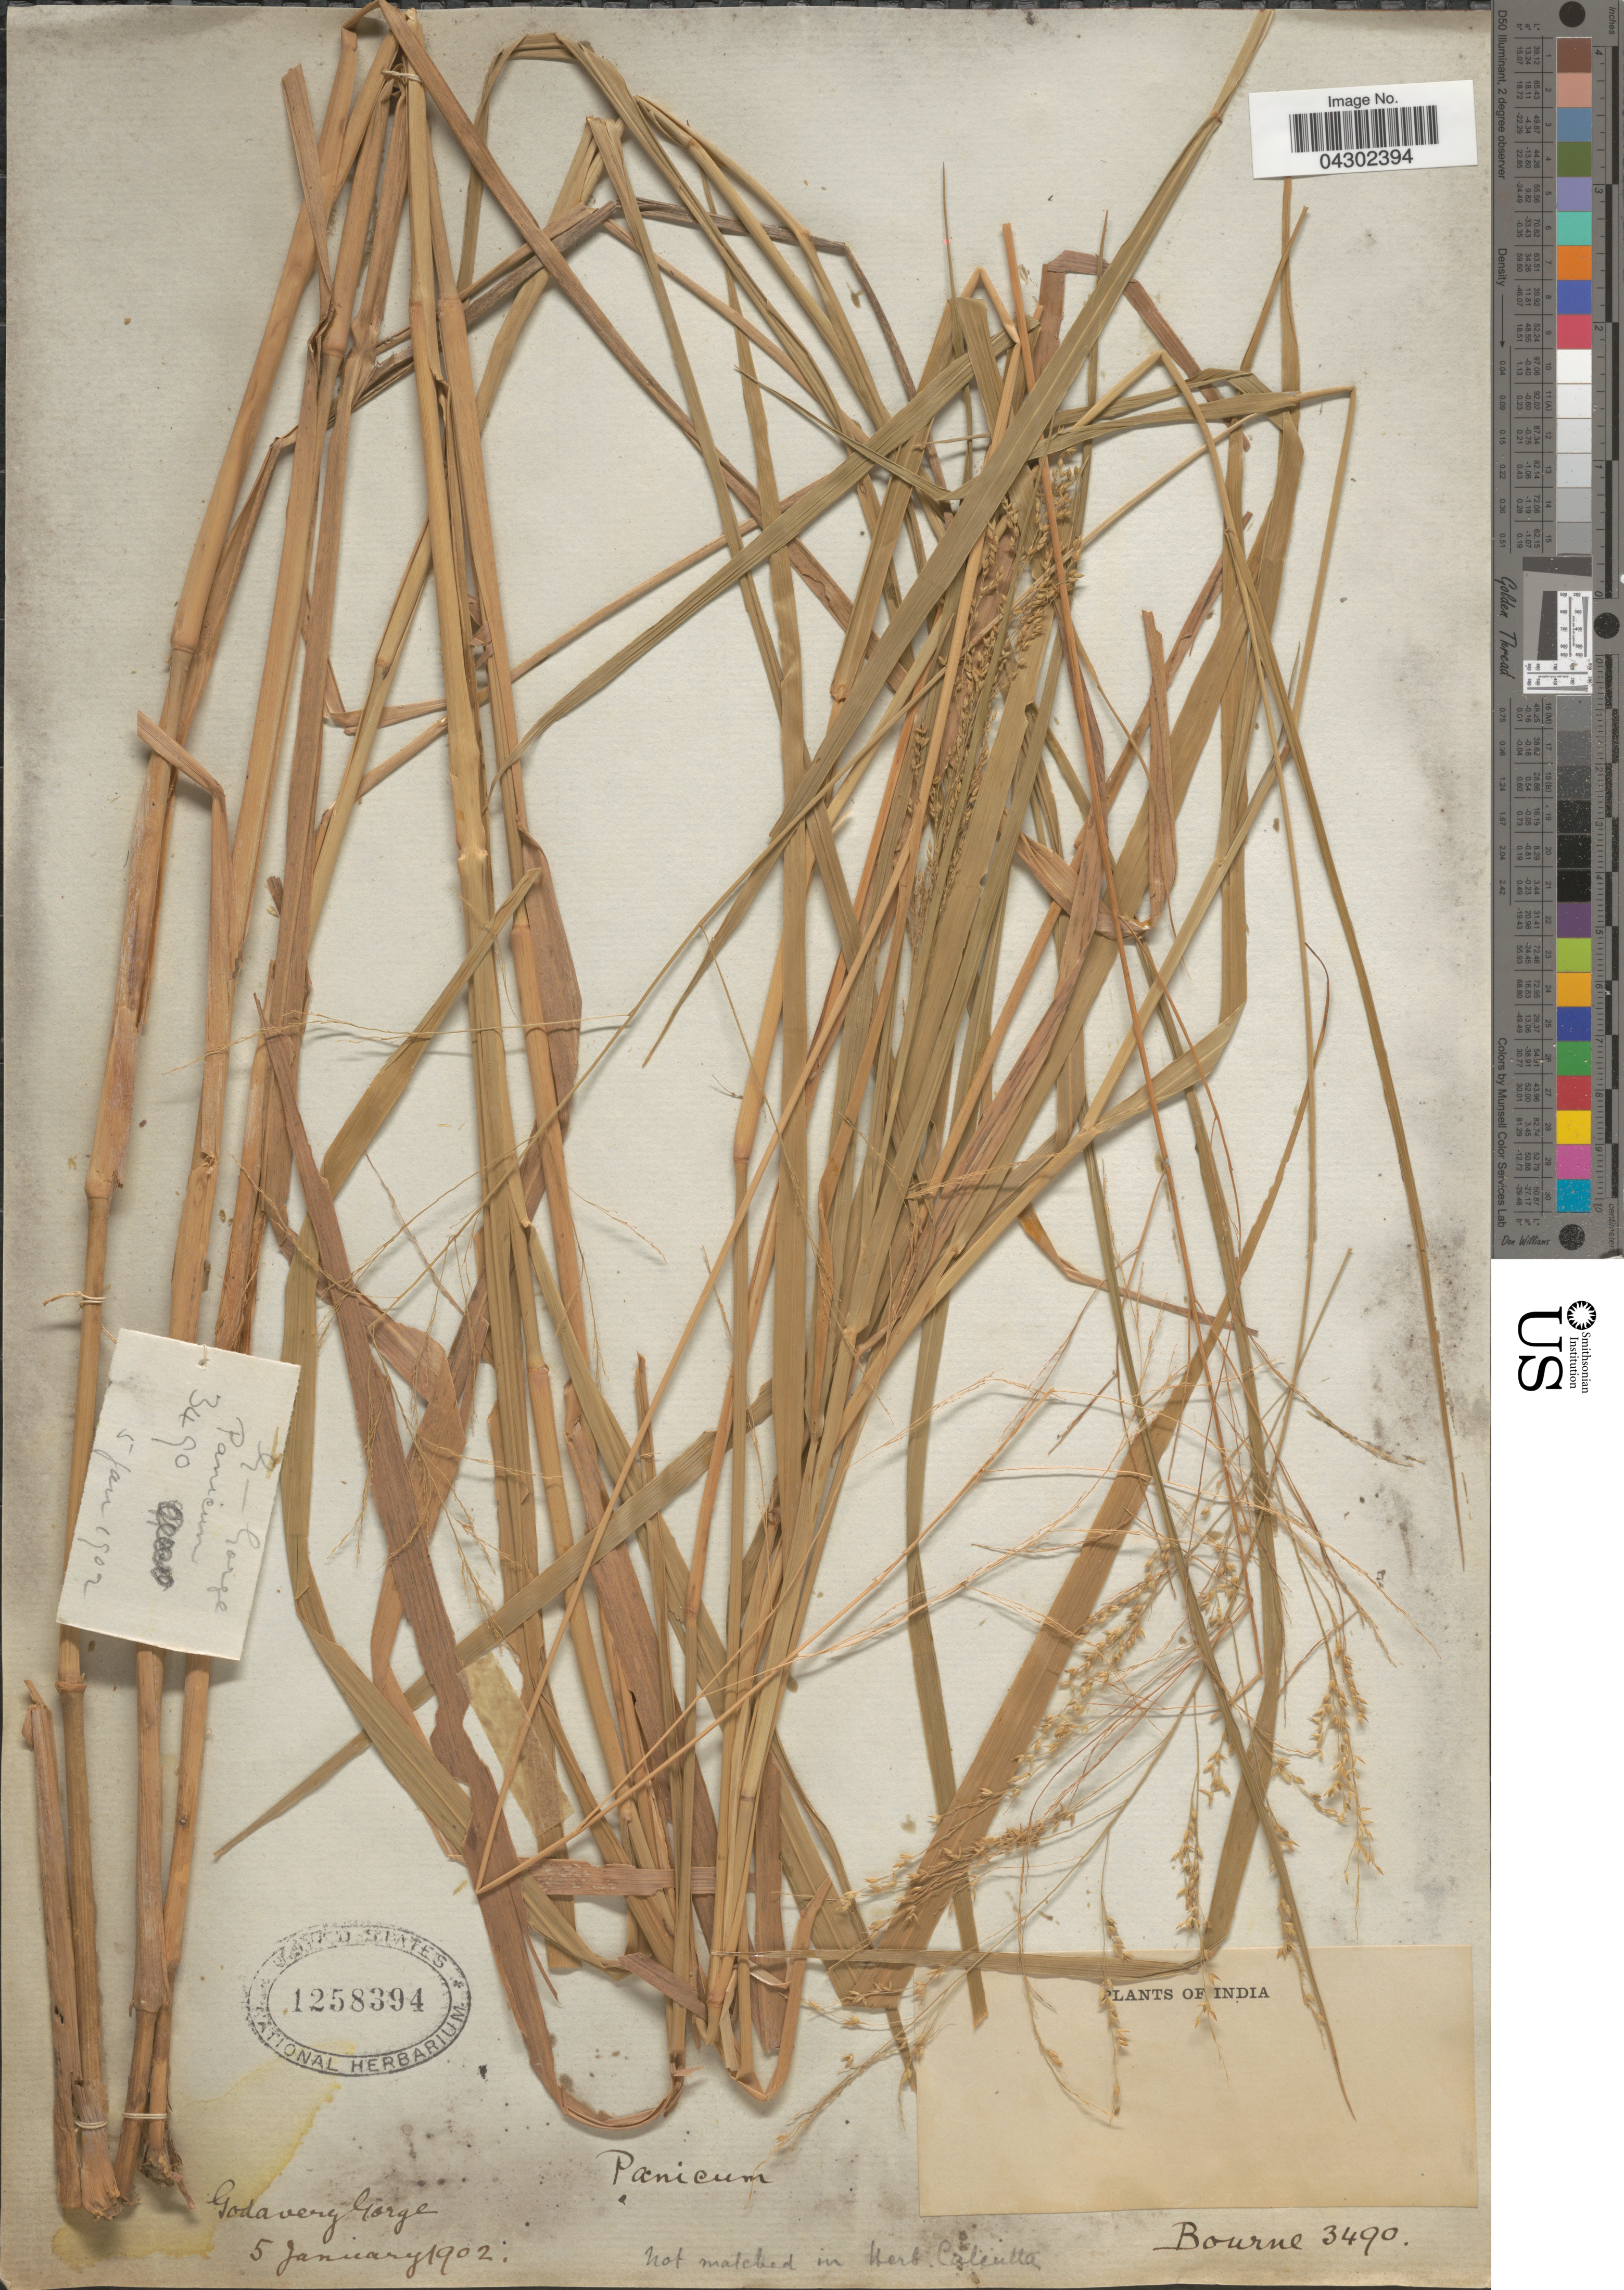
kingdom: Plantae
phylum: Tracheophyta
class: Liliopsida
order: Poales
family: Poaceae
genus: Panicum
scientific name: Panicum sp.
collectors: -- Bourne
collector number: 3490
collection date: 1902-01-05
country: India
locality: Godavery Gorge.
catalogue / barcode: US 1258394